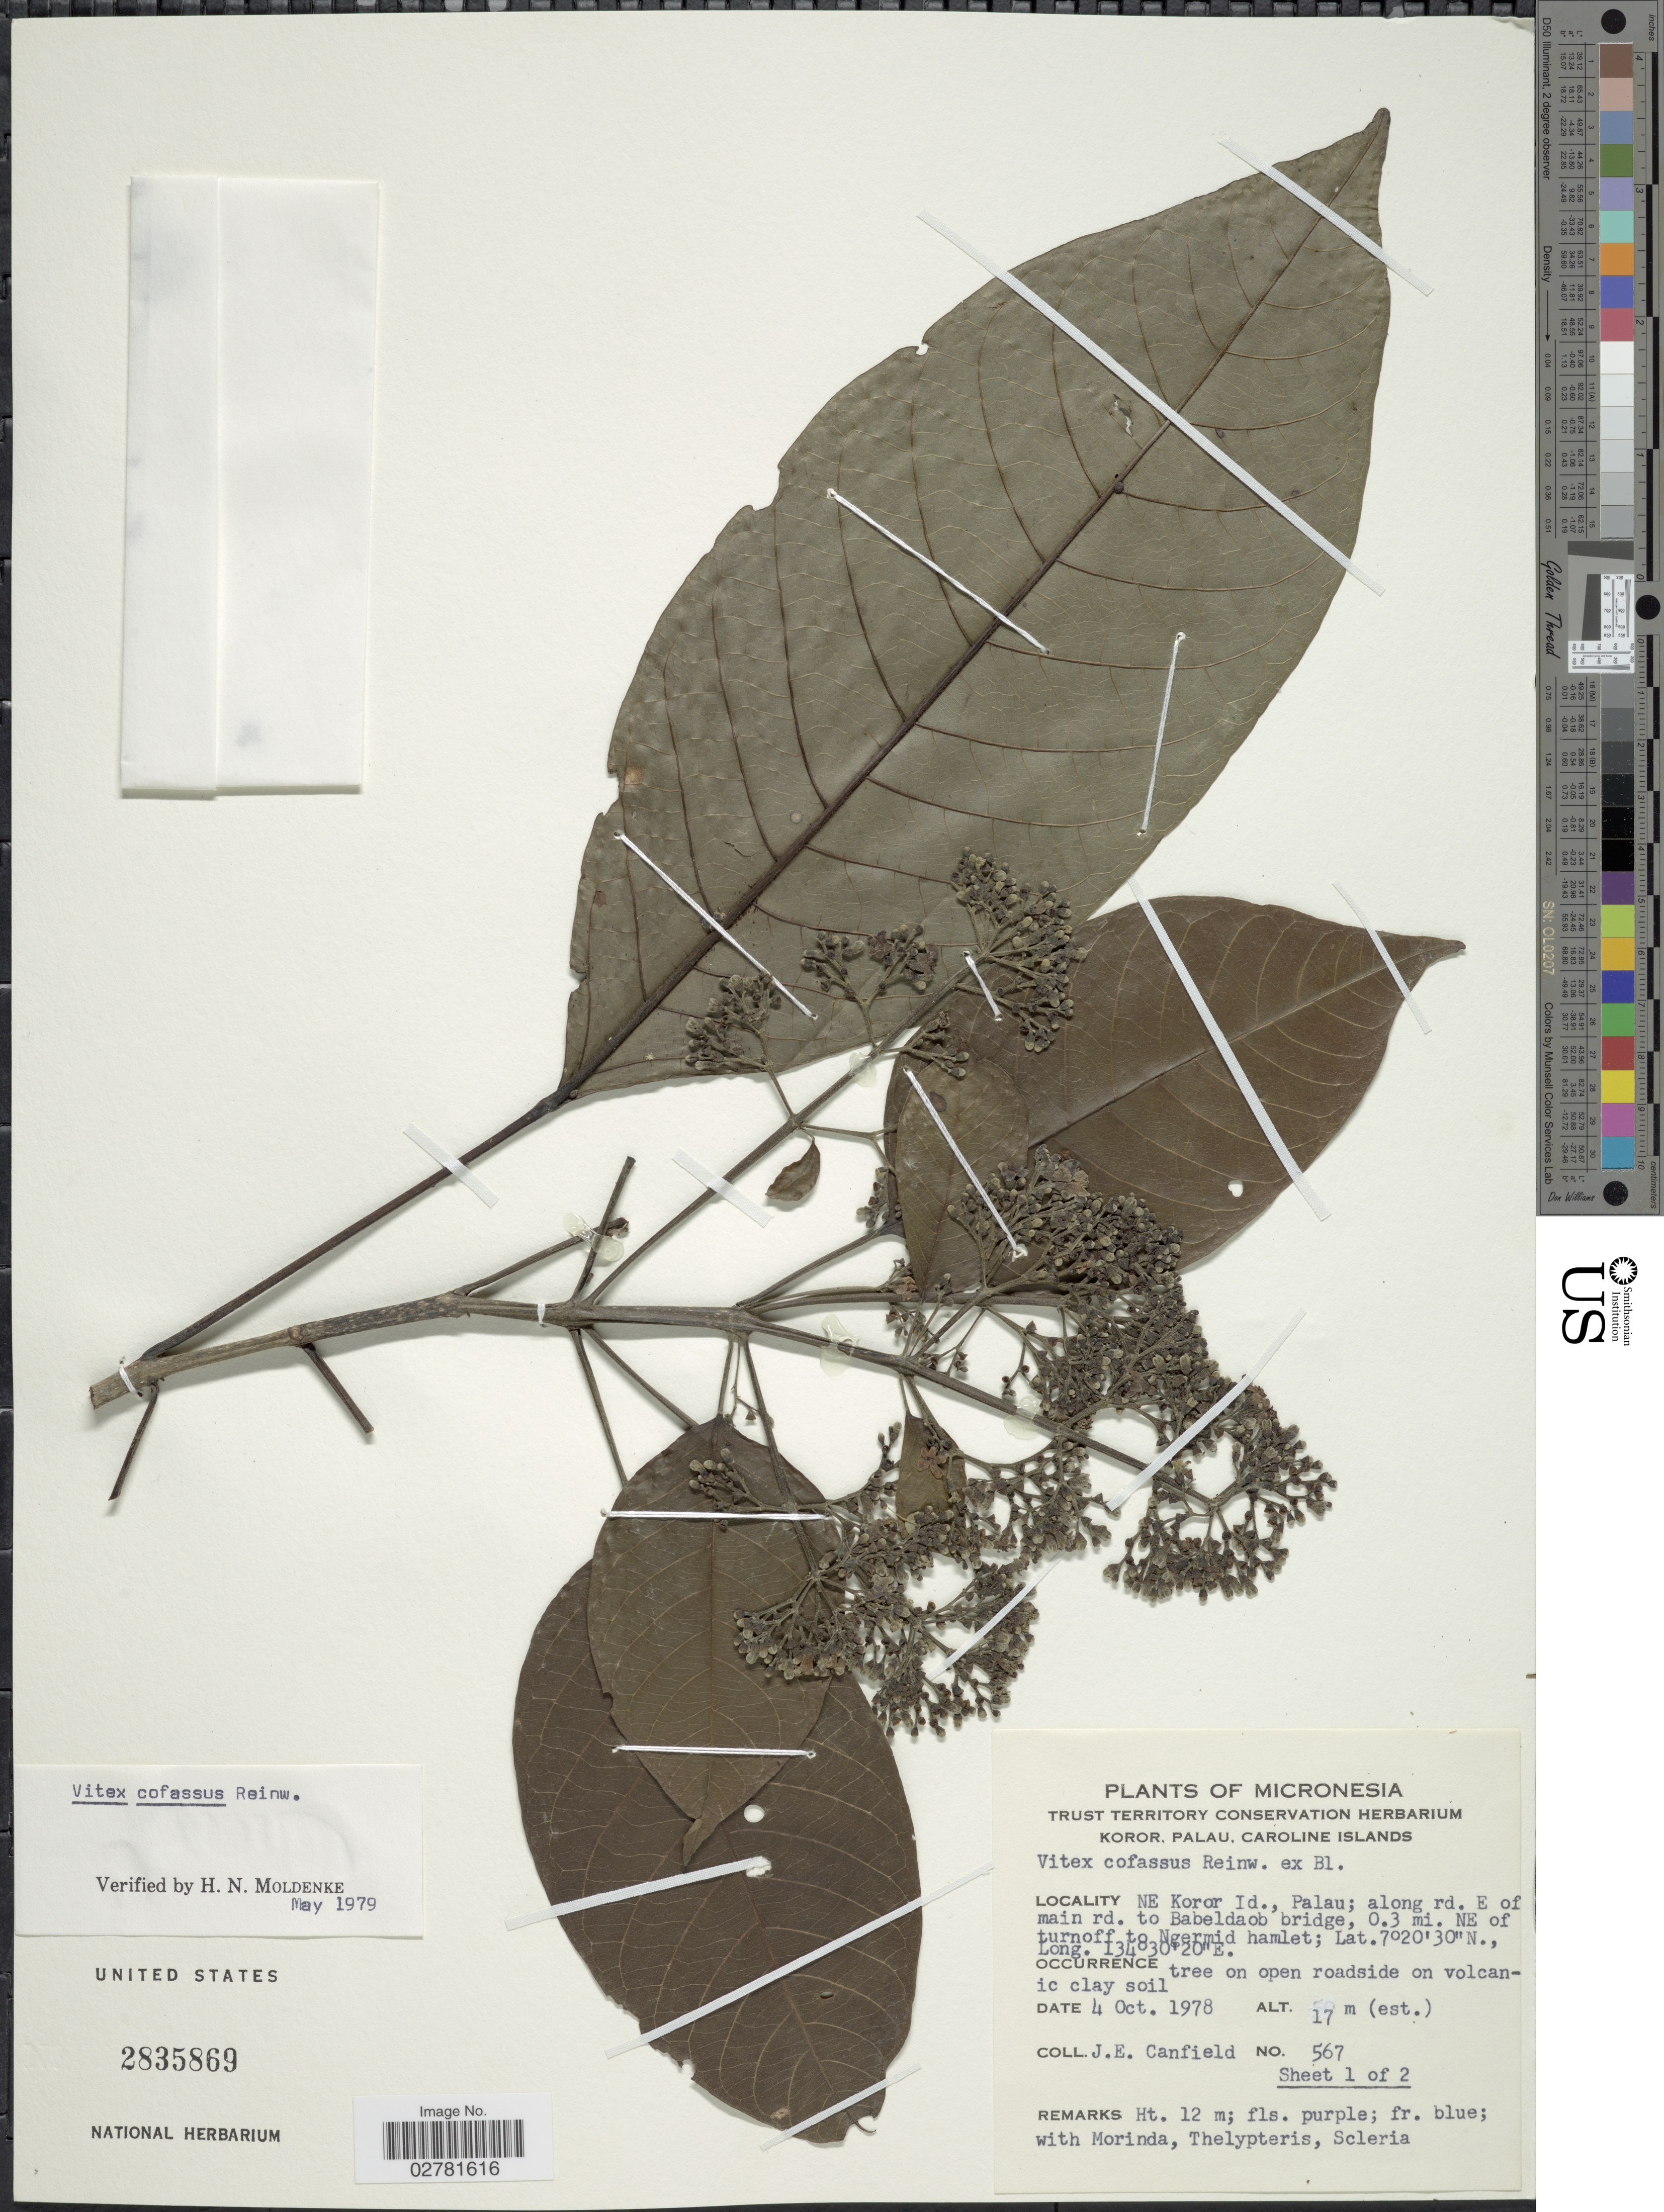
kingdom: Plantae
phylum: Tracheophyta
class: Magnoliopsida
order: Lamiales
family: Lamiaceae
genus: Vitex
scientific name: Vitex cofassus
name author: Reinw. ex Blume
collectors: J. E. Canfield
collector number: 567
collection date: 1978-10-04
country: Palau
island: Babeldaob [Babelthuap]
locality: Micronesia. Koror, Palau, Caroline Islands. NE Koror Id., Palau; along rd. E of main rd. to Babeldaob bridge, 0.3 mi. NE of turnoff to Ngermid hamlet.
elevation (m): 17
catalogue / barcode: US 2835869